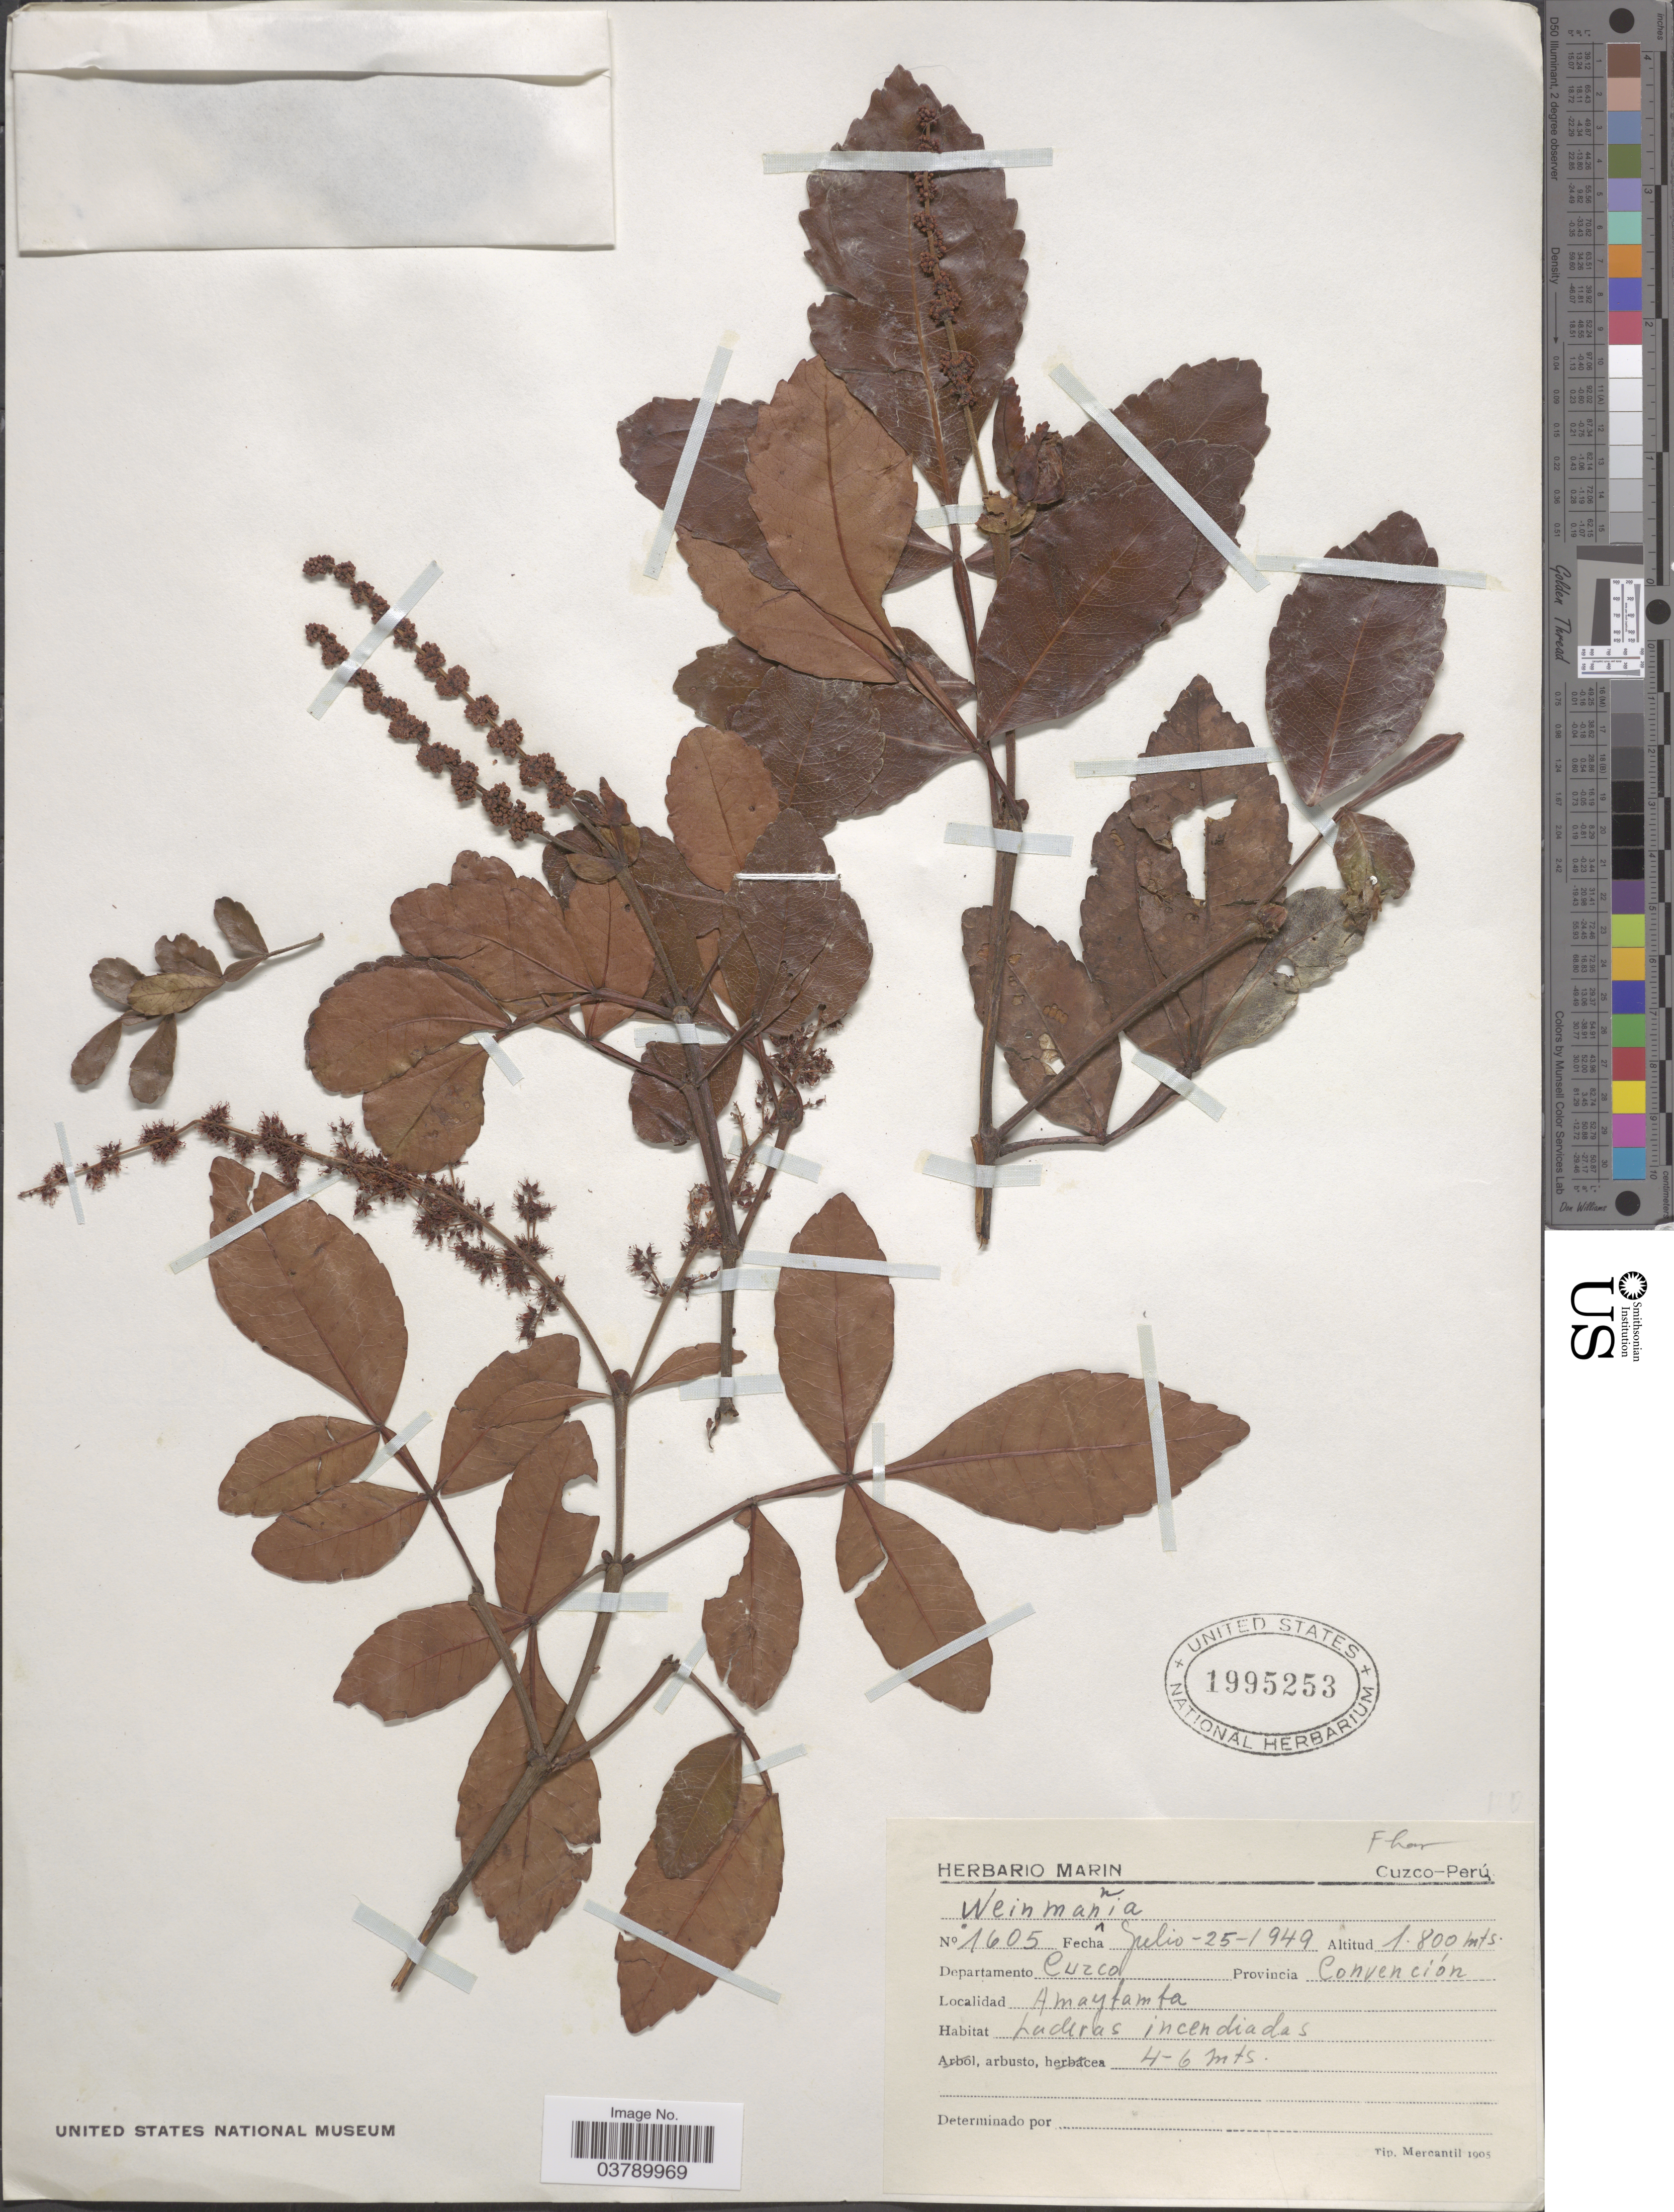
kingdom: Plantae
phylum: Tracheophyta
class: Magnoliopsida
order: Oxalidales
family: Cunoniaceae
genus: Weinmannia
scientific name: Weinmannia sp.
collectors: ex herb. Marin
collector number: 1605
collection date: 1949-07-25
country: Peru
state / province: Cusco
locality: Departamento Cuzco. Provincia Convención. Amaybamba.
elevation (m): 1800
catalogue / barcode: US 1995253